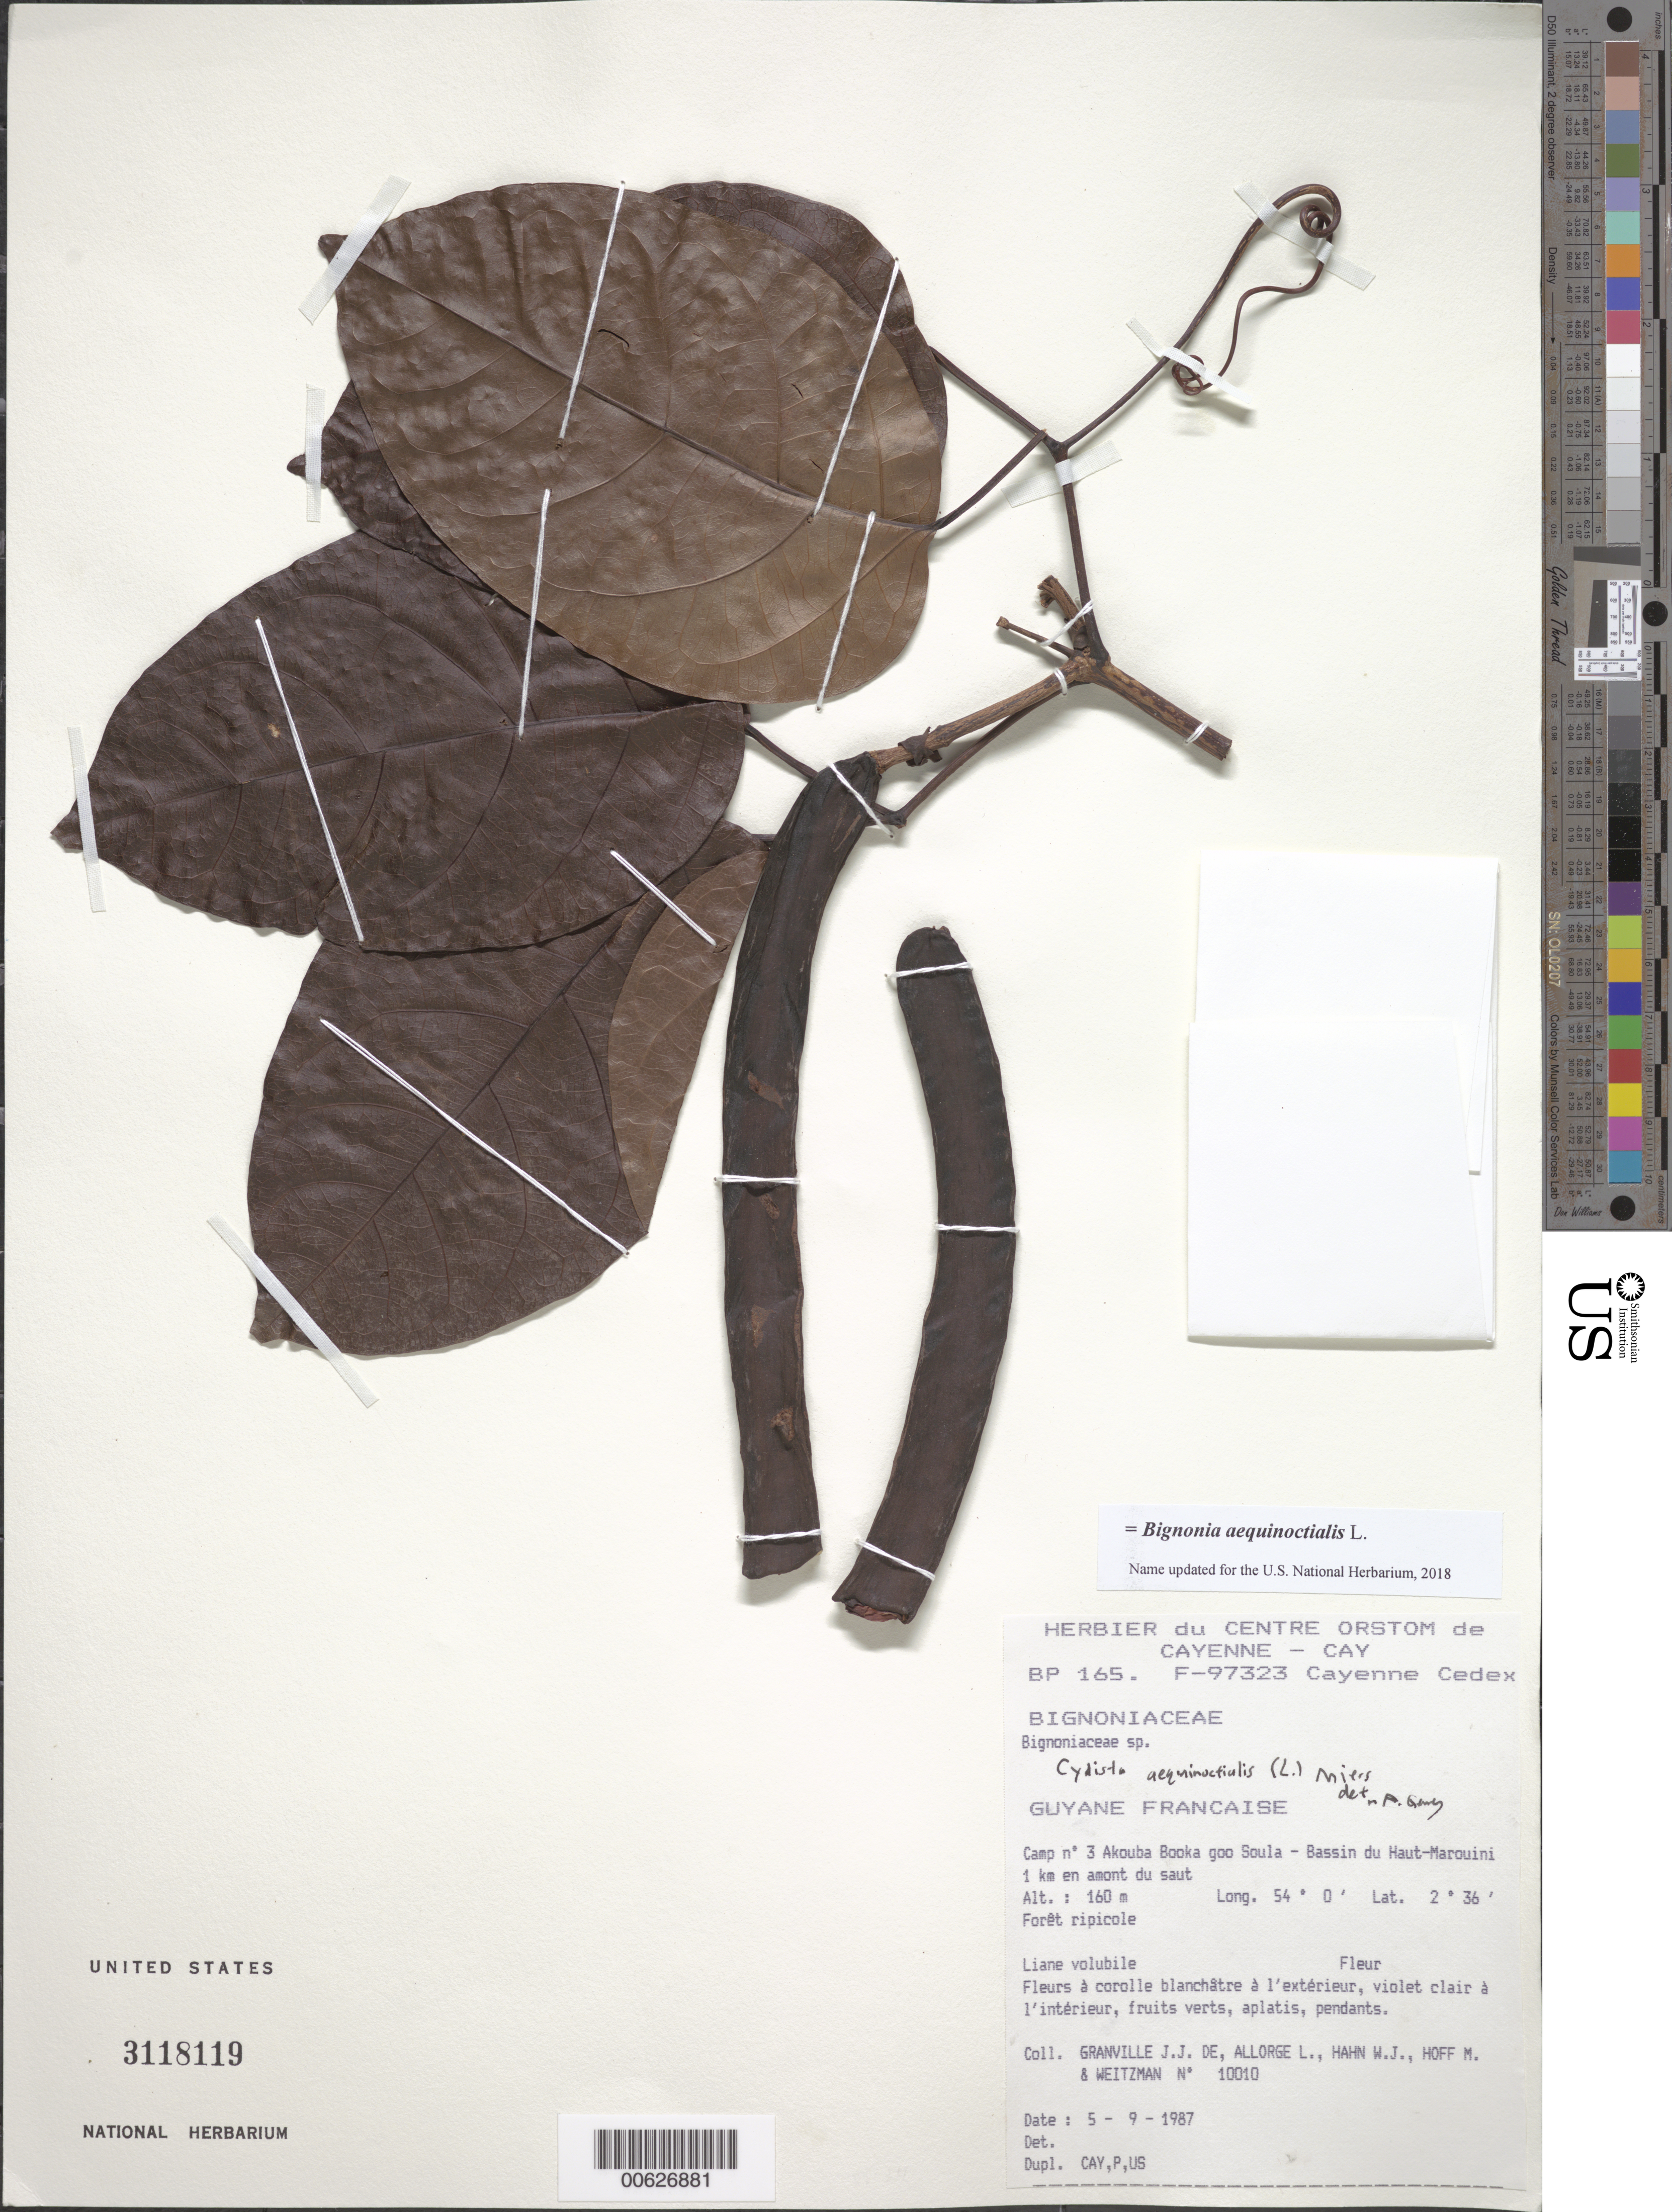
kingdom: Plantae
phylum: Tracheophyta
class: Magnoliopsida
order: Lamiales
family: Bignoniaceae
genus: Bignonia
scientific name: Bignonia aequinoctialis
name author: L.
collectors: J.-J. de Granville, L. Allorge, W. J. Hahn, M. Hoff & A. L. Weitzman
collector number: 10010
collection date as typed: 5-Sep-87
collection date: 1987-09-05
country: French Guiana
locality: Akouba Booka goo Soula, Camp #3, Bassin du Haut Marouini. 1 km en amont du saut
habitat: Riparian forest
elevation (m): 160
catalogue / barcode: US 3118119